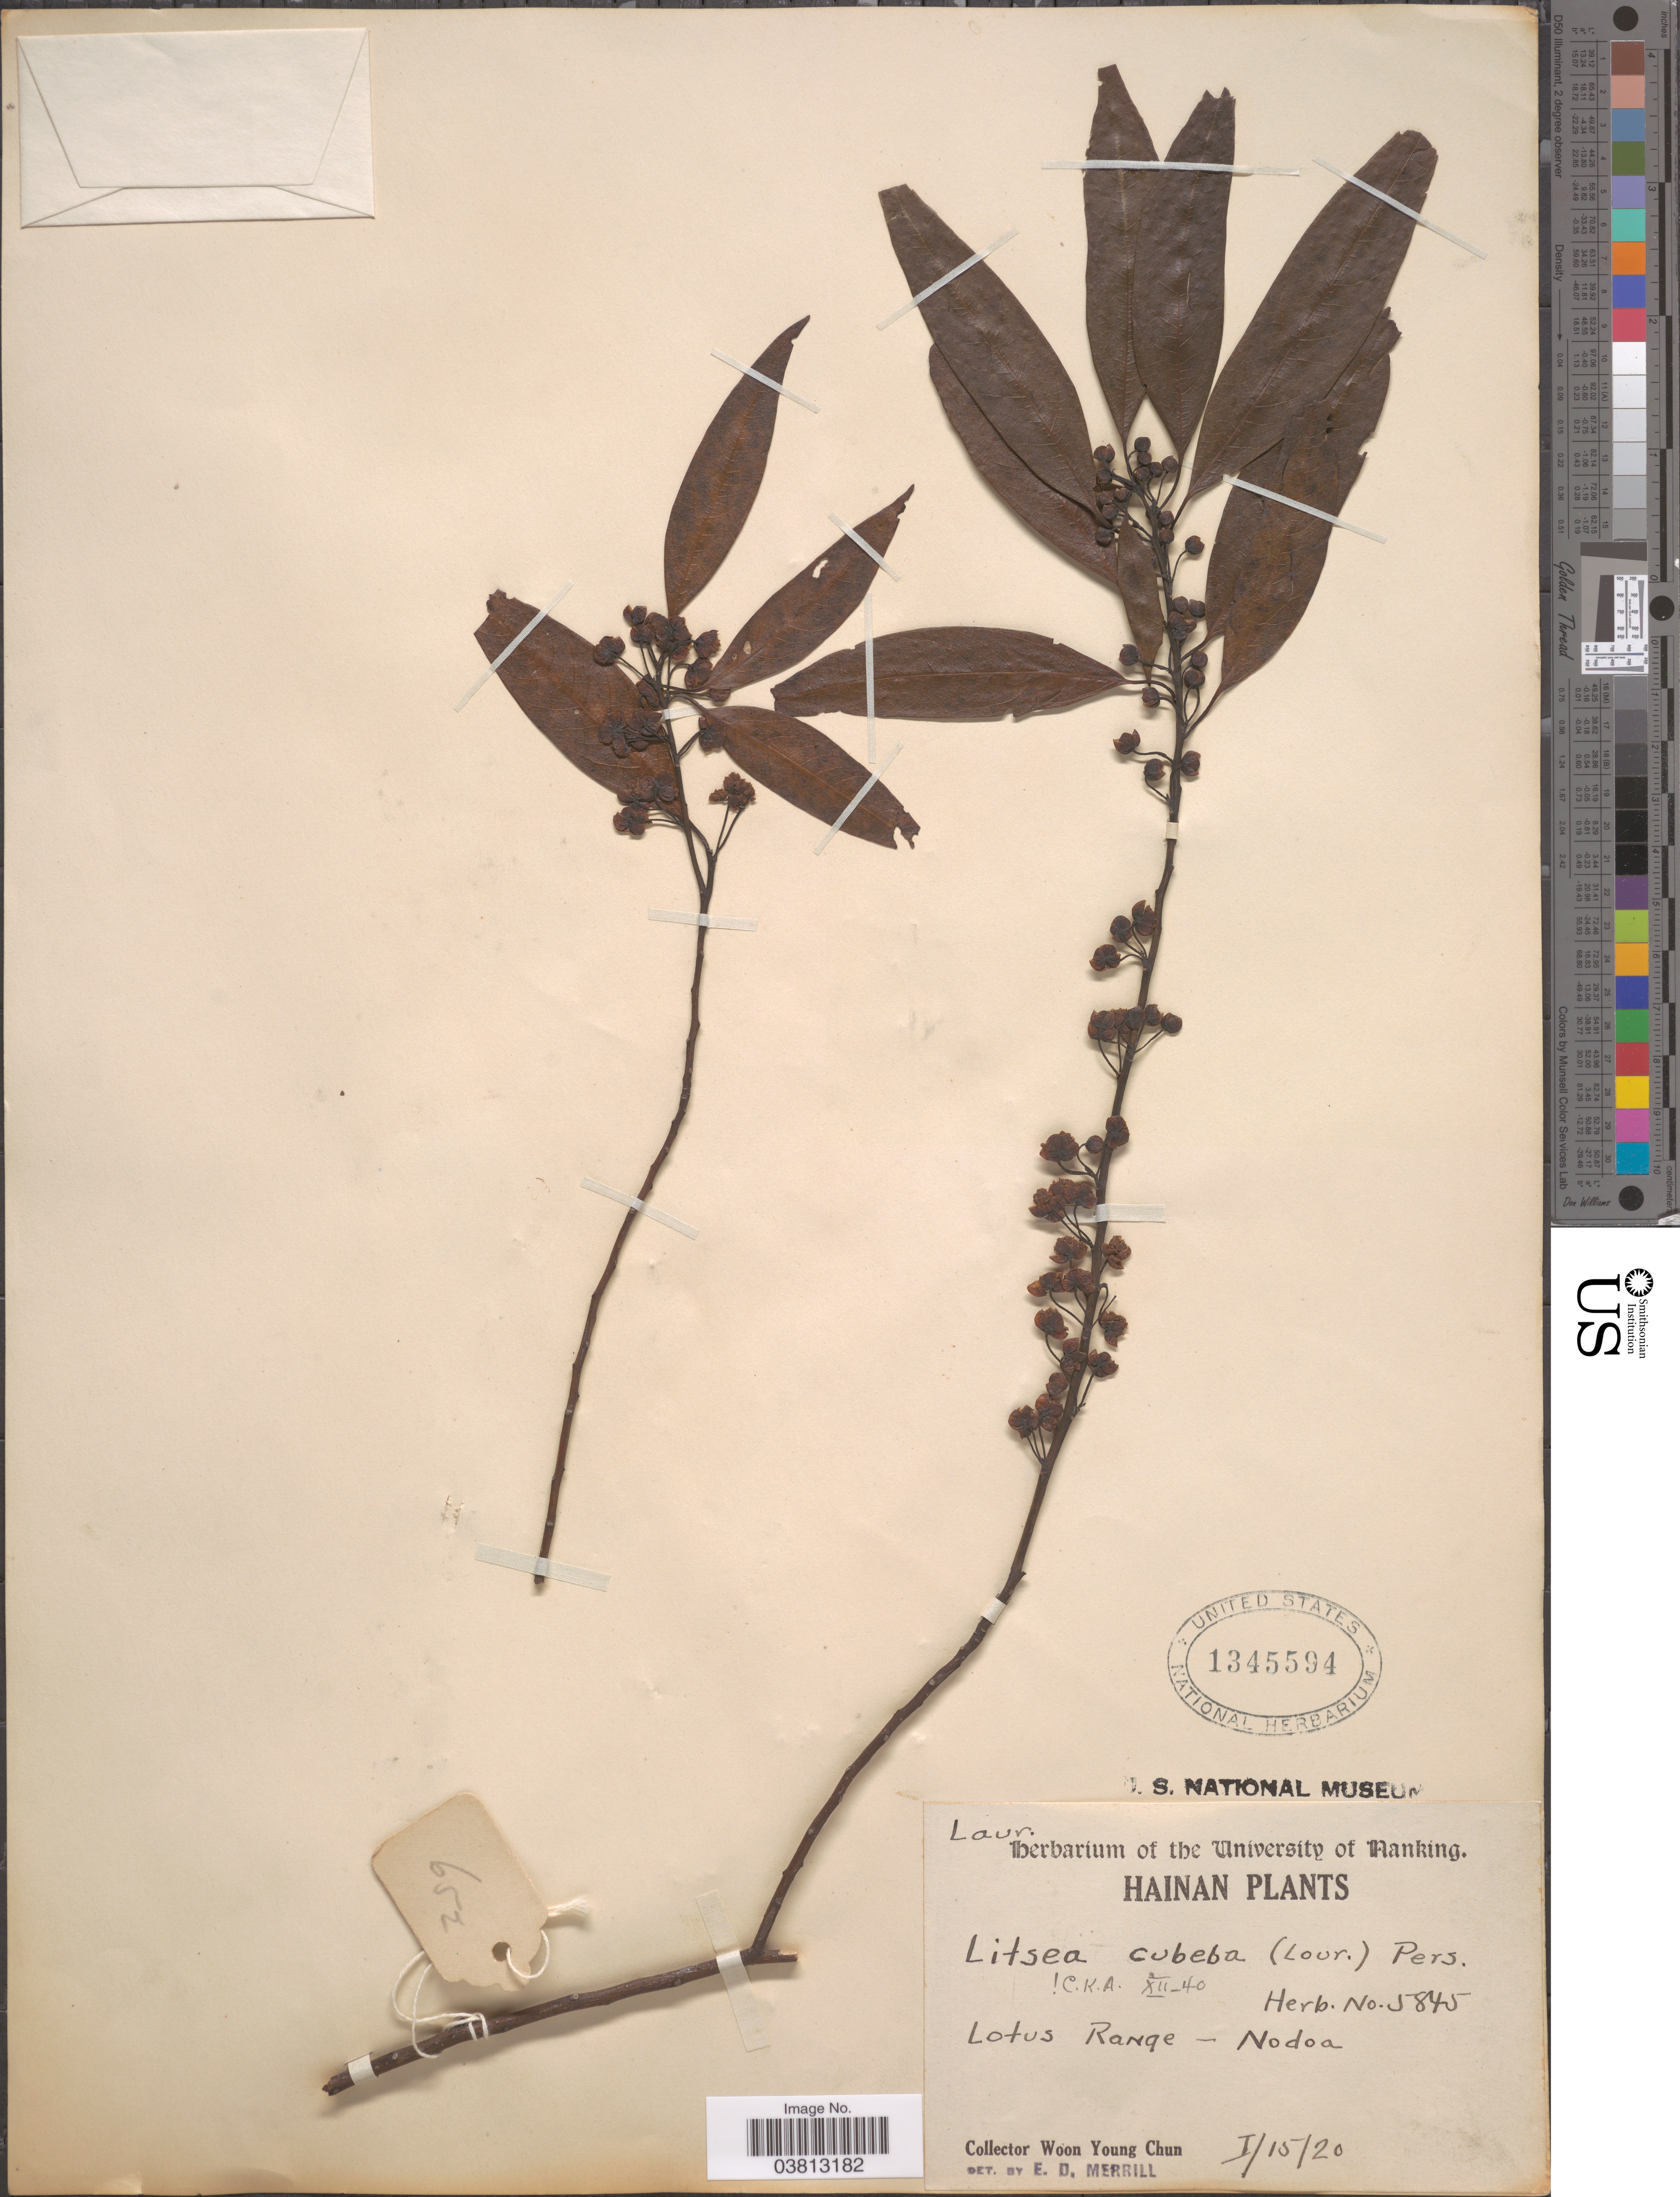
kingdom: Plantae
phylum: Tracheophyta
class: Magnoliopsida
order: Laurales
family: Lauraceae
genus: Litsea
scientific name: Litsea cubeba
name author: (Lour.) Pers.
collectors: W. Y. Chun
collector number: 5845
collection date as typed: Transcribed d/m/y: 15/1/20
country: China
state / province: Hainan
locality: Lotus Range - Nodoa.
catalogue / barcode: US 1345594